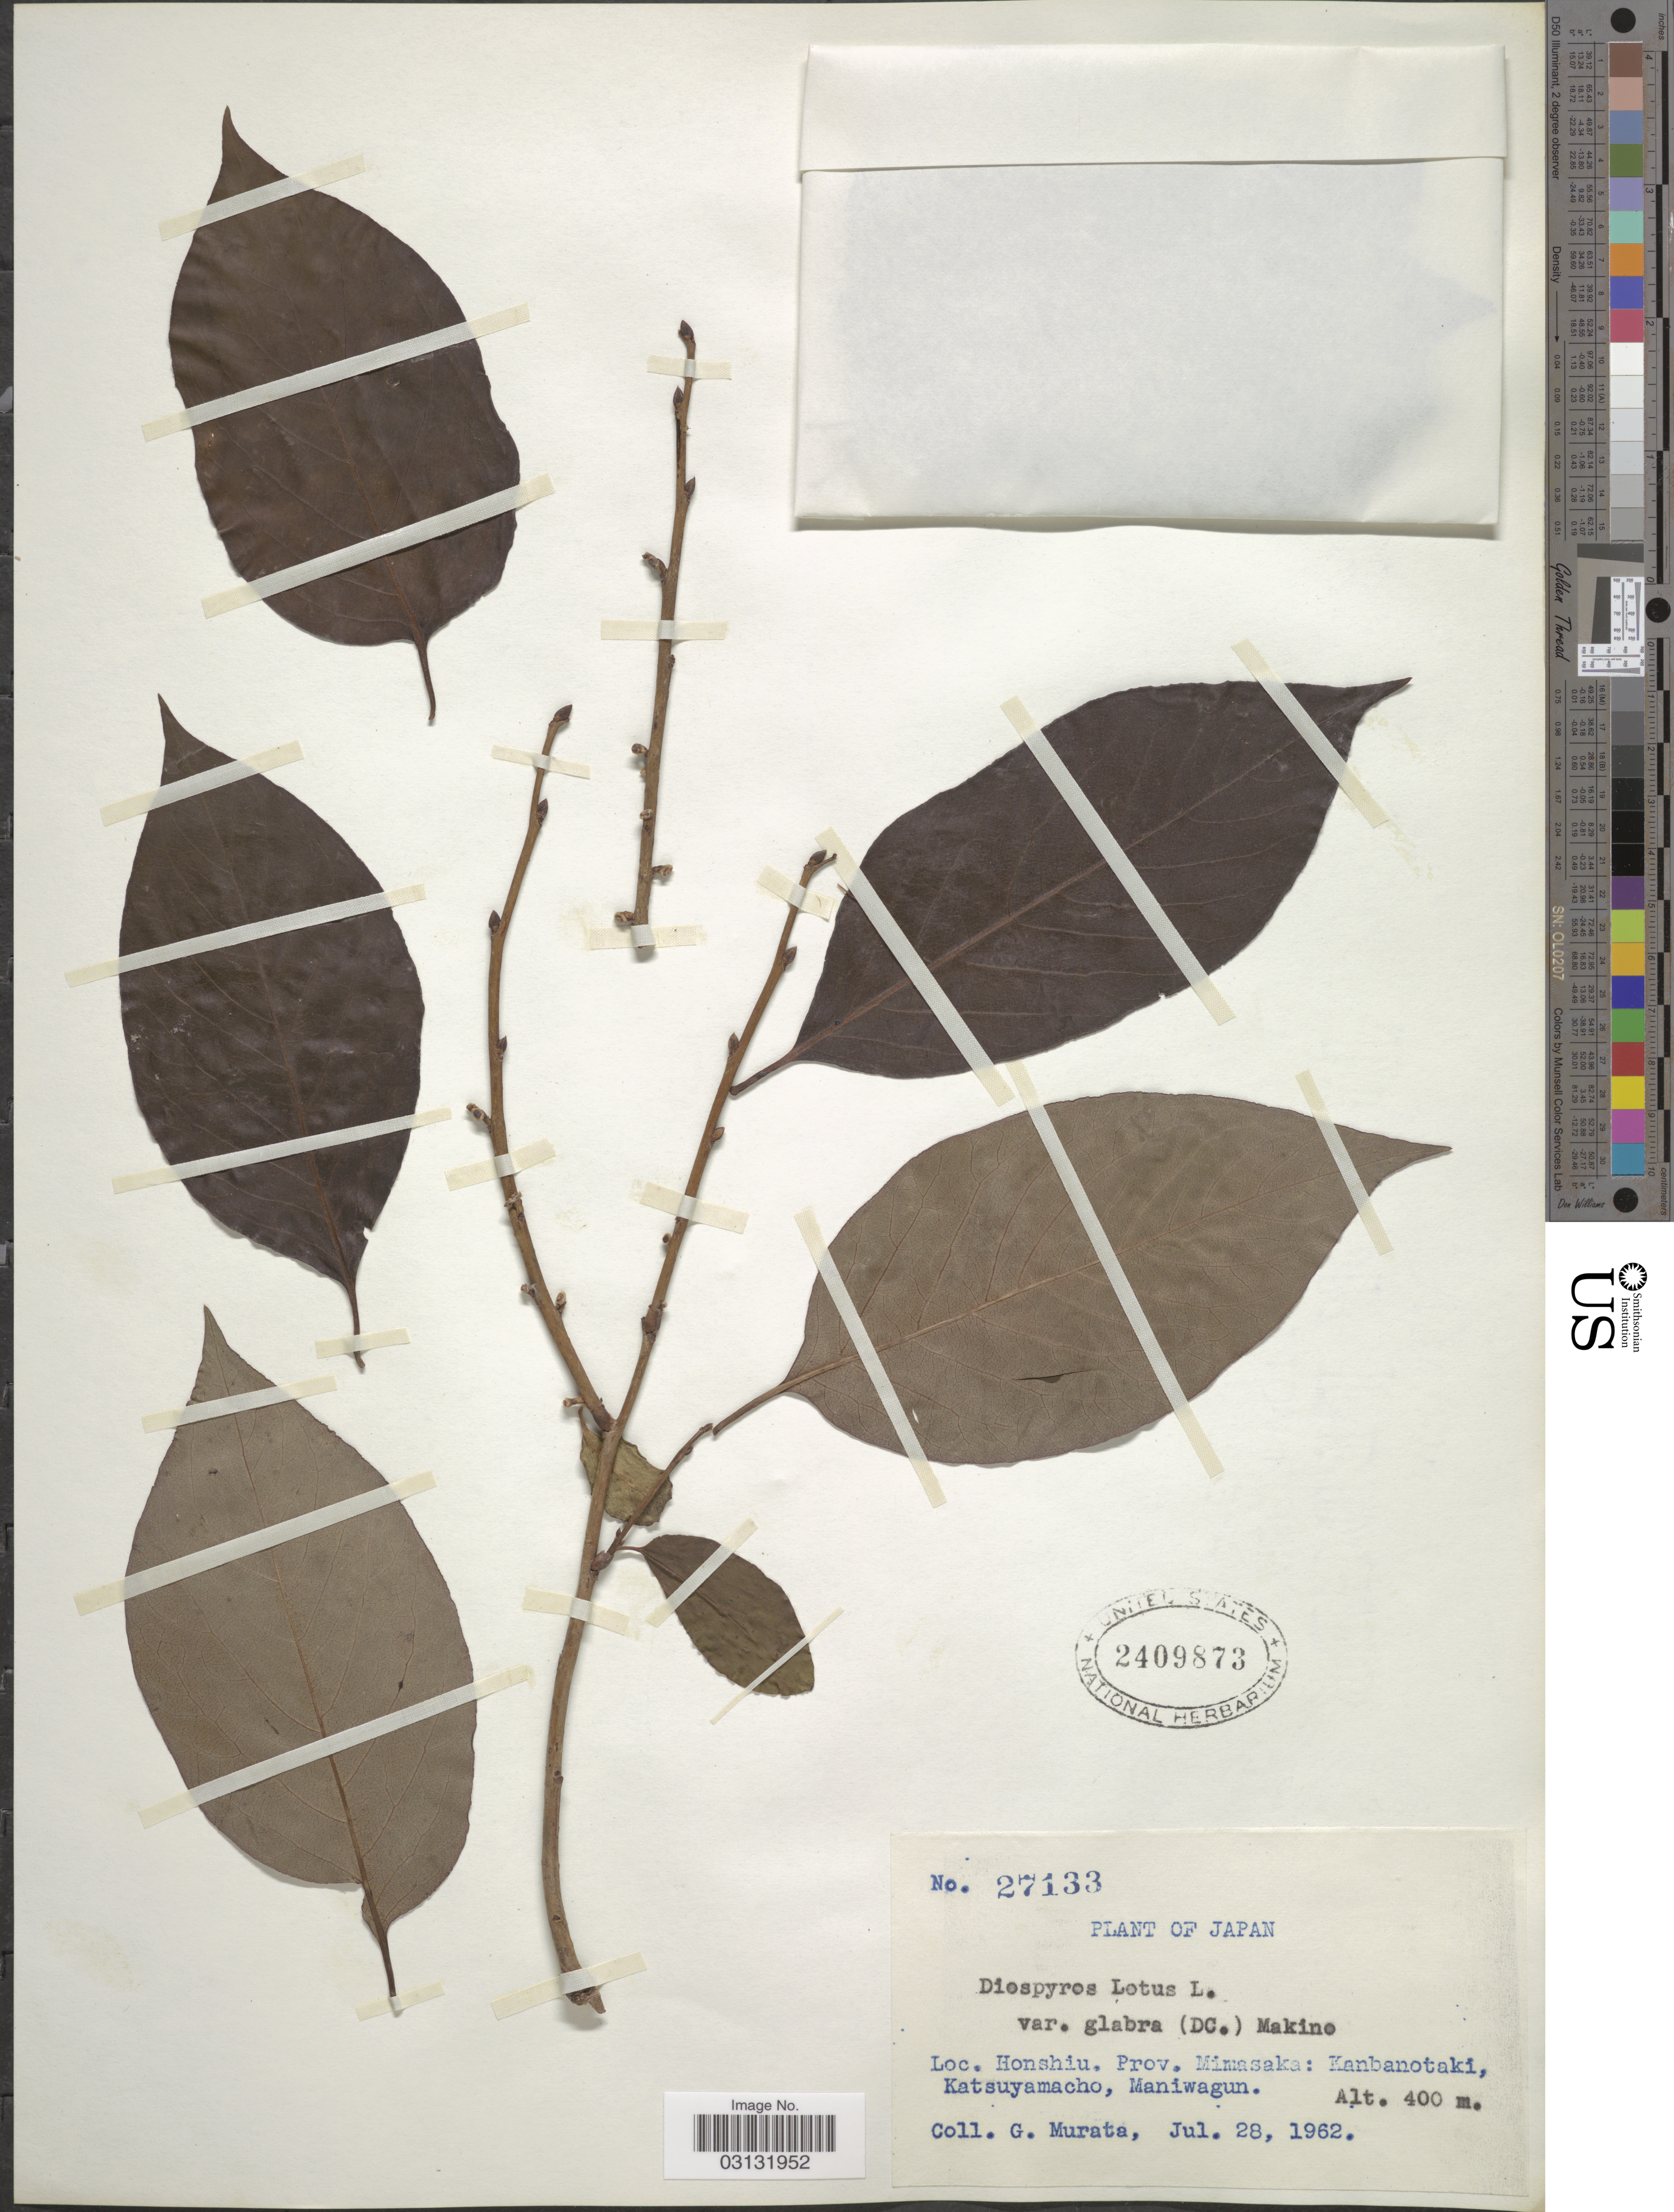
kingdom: Plantae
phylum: Tracheophyta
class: Magnoliopsida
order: Ericales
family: Ebenaceae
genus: Diospyros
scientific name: Diospyros lotus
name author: L.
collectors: G. Murata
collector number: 27133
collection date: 1962-07-28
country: Japan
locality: Honshiu. Prov. Mimasaka: Kanbanotaki, Katsuyamacho, Maniwagun.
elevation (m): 400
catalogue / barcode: US 2409873